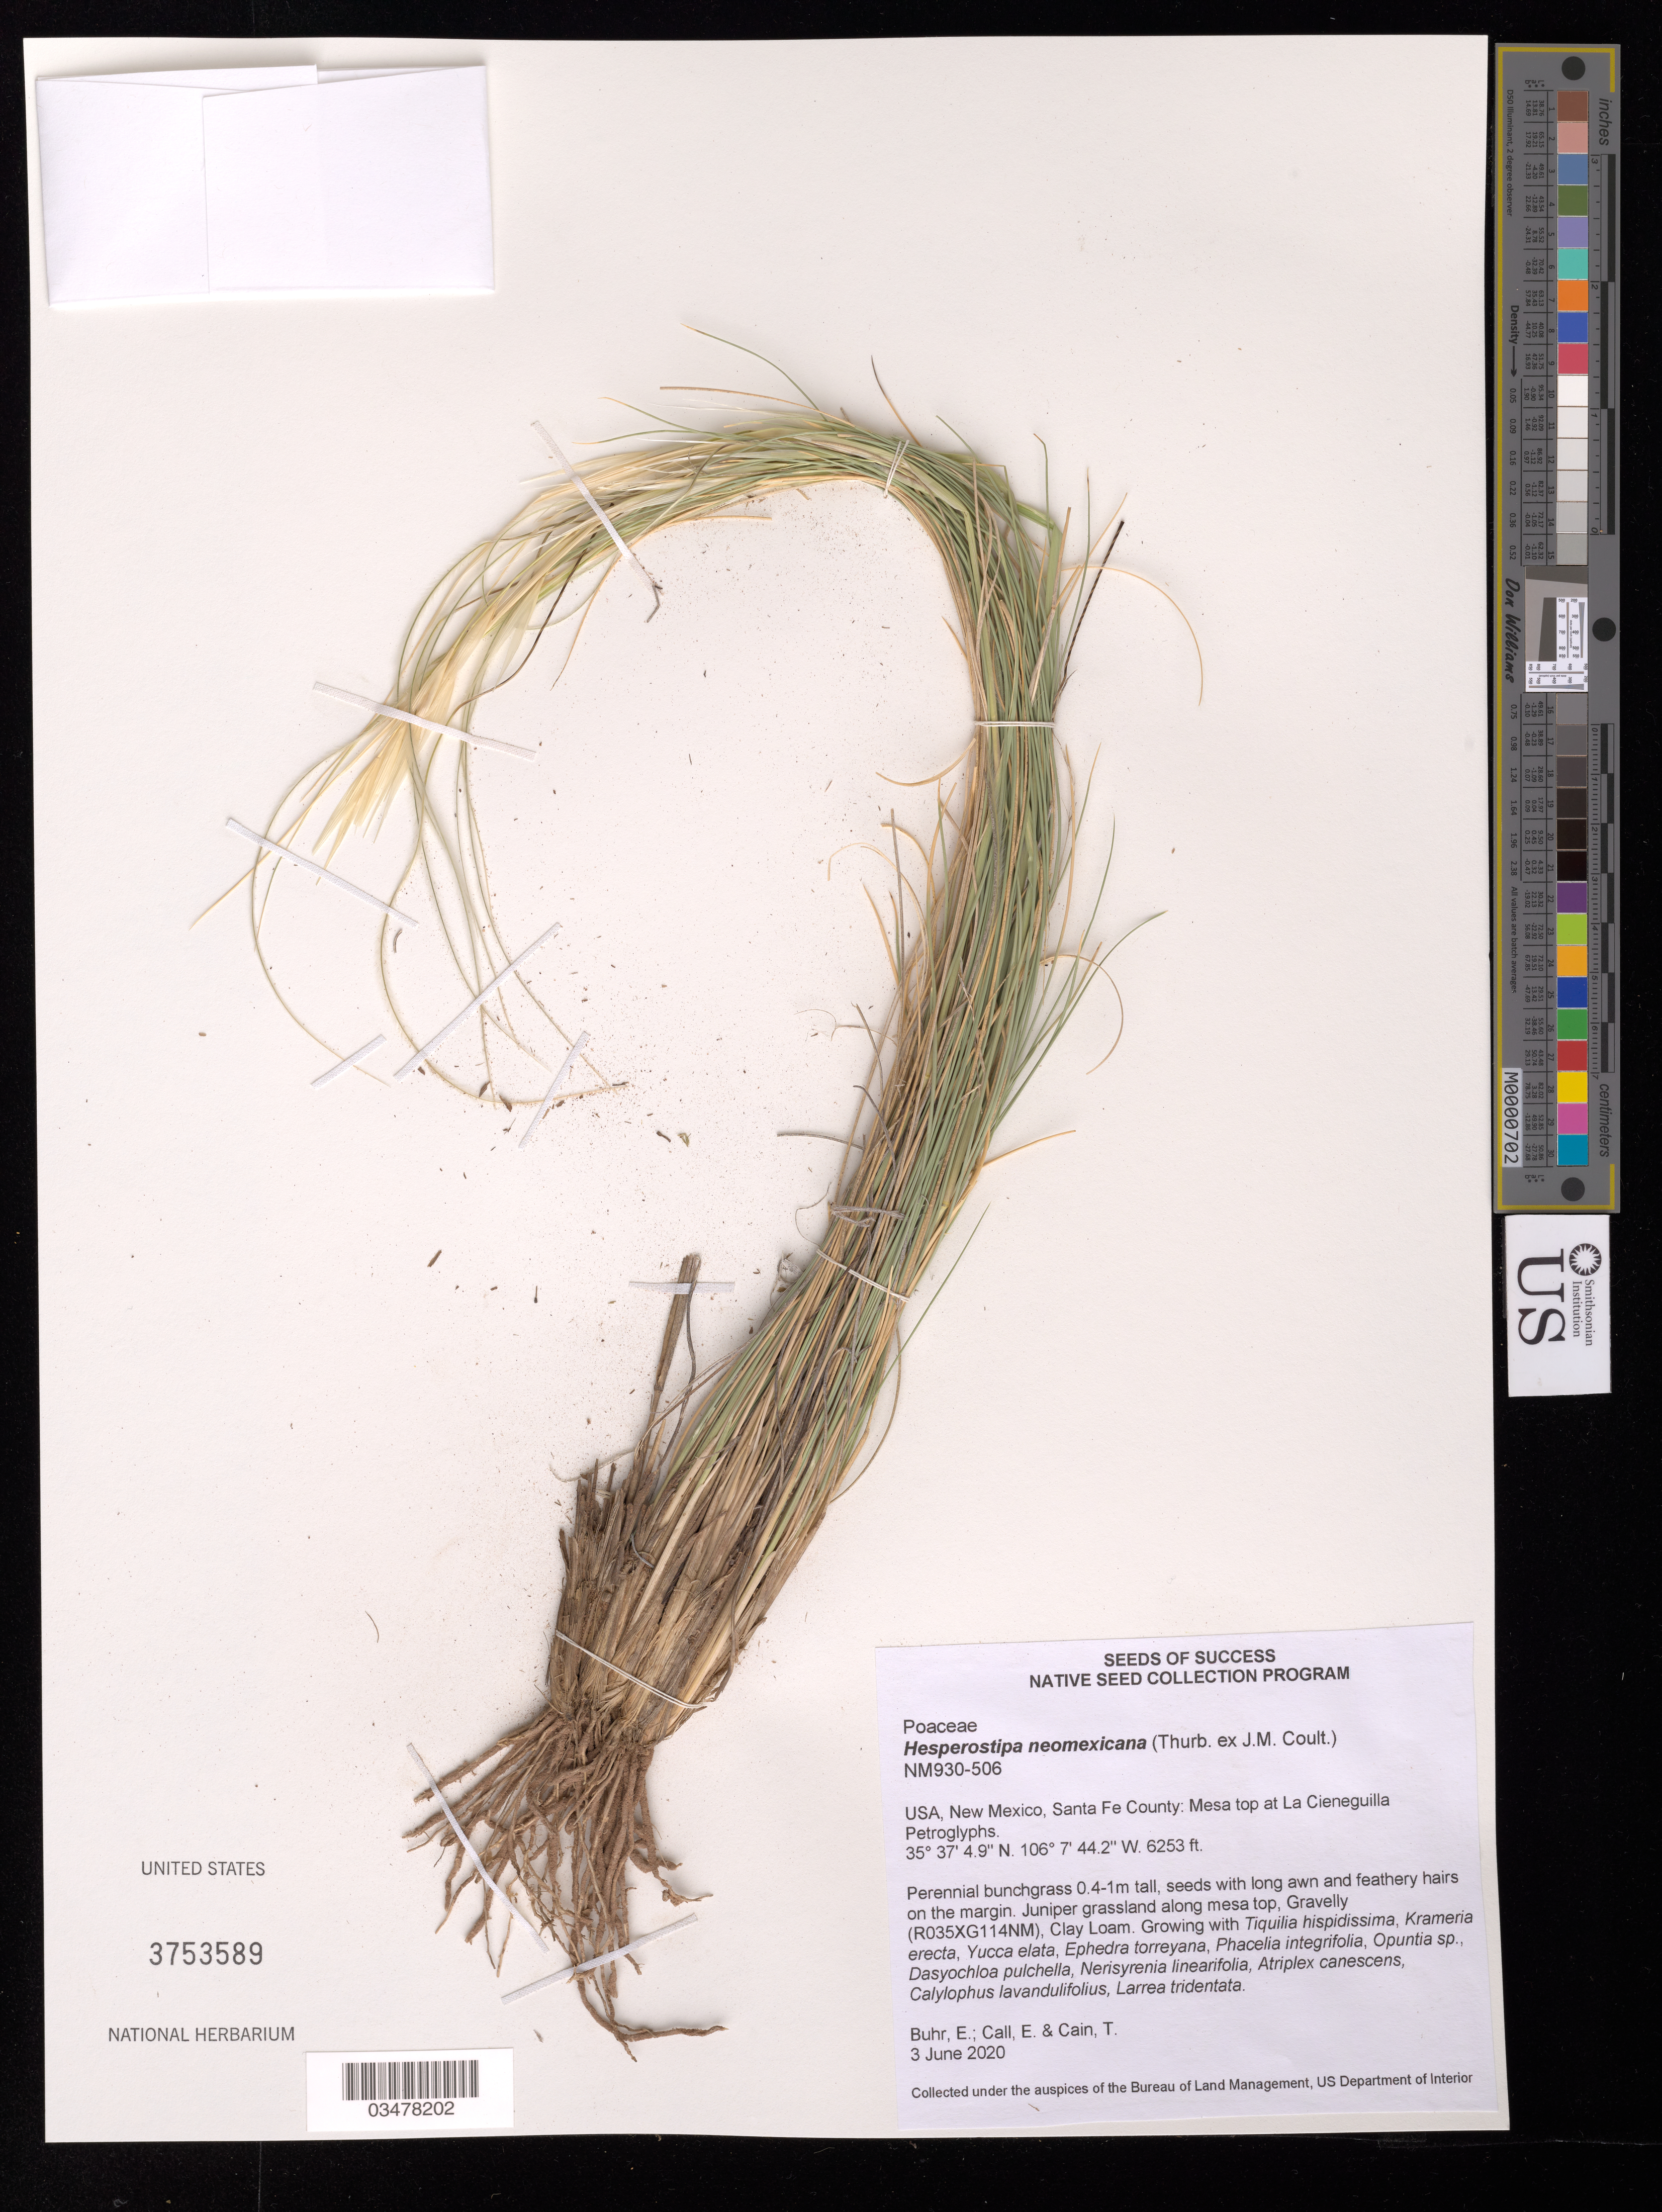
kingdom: Plantae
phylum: Tracheophyta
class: Liliopsida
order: Poales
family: Poaceae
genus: Hesperostipa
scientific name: Hesperostipa neomexicana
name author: (Thurb.) Barkworth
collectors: E. Buhr, E. Call & T. Cain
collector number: NM930-506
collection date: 2020-06-03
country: United States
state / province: New Mexico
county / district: Santa Fe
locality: Mesa top at La Cieneguilla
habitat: Gravelly, clay loam. Juniper grassland along mesa top. With Krameria erecta, Yucca elata, Ephedra torreyana, Opuntia sp., etc.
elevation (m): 1906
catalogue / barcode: US 3753589